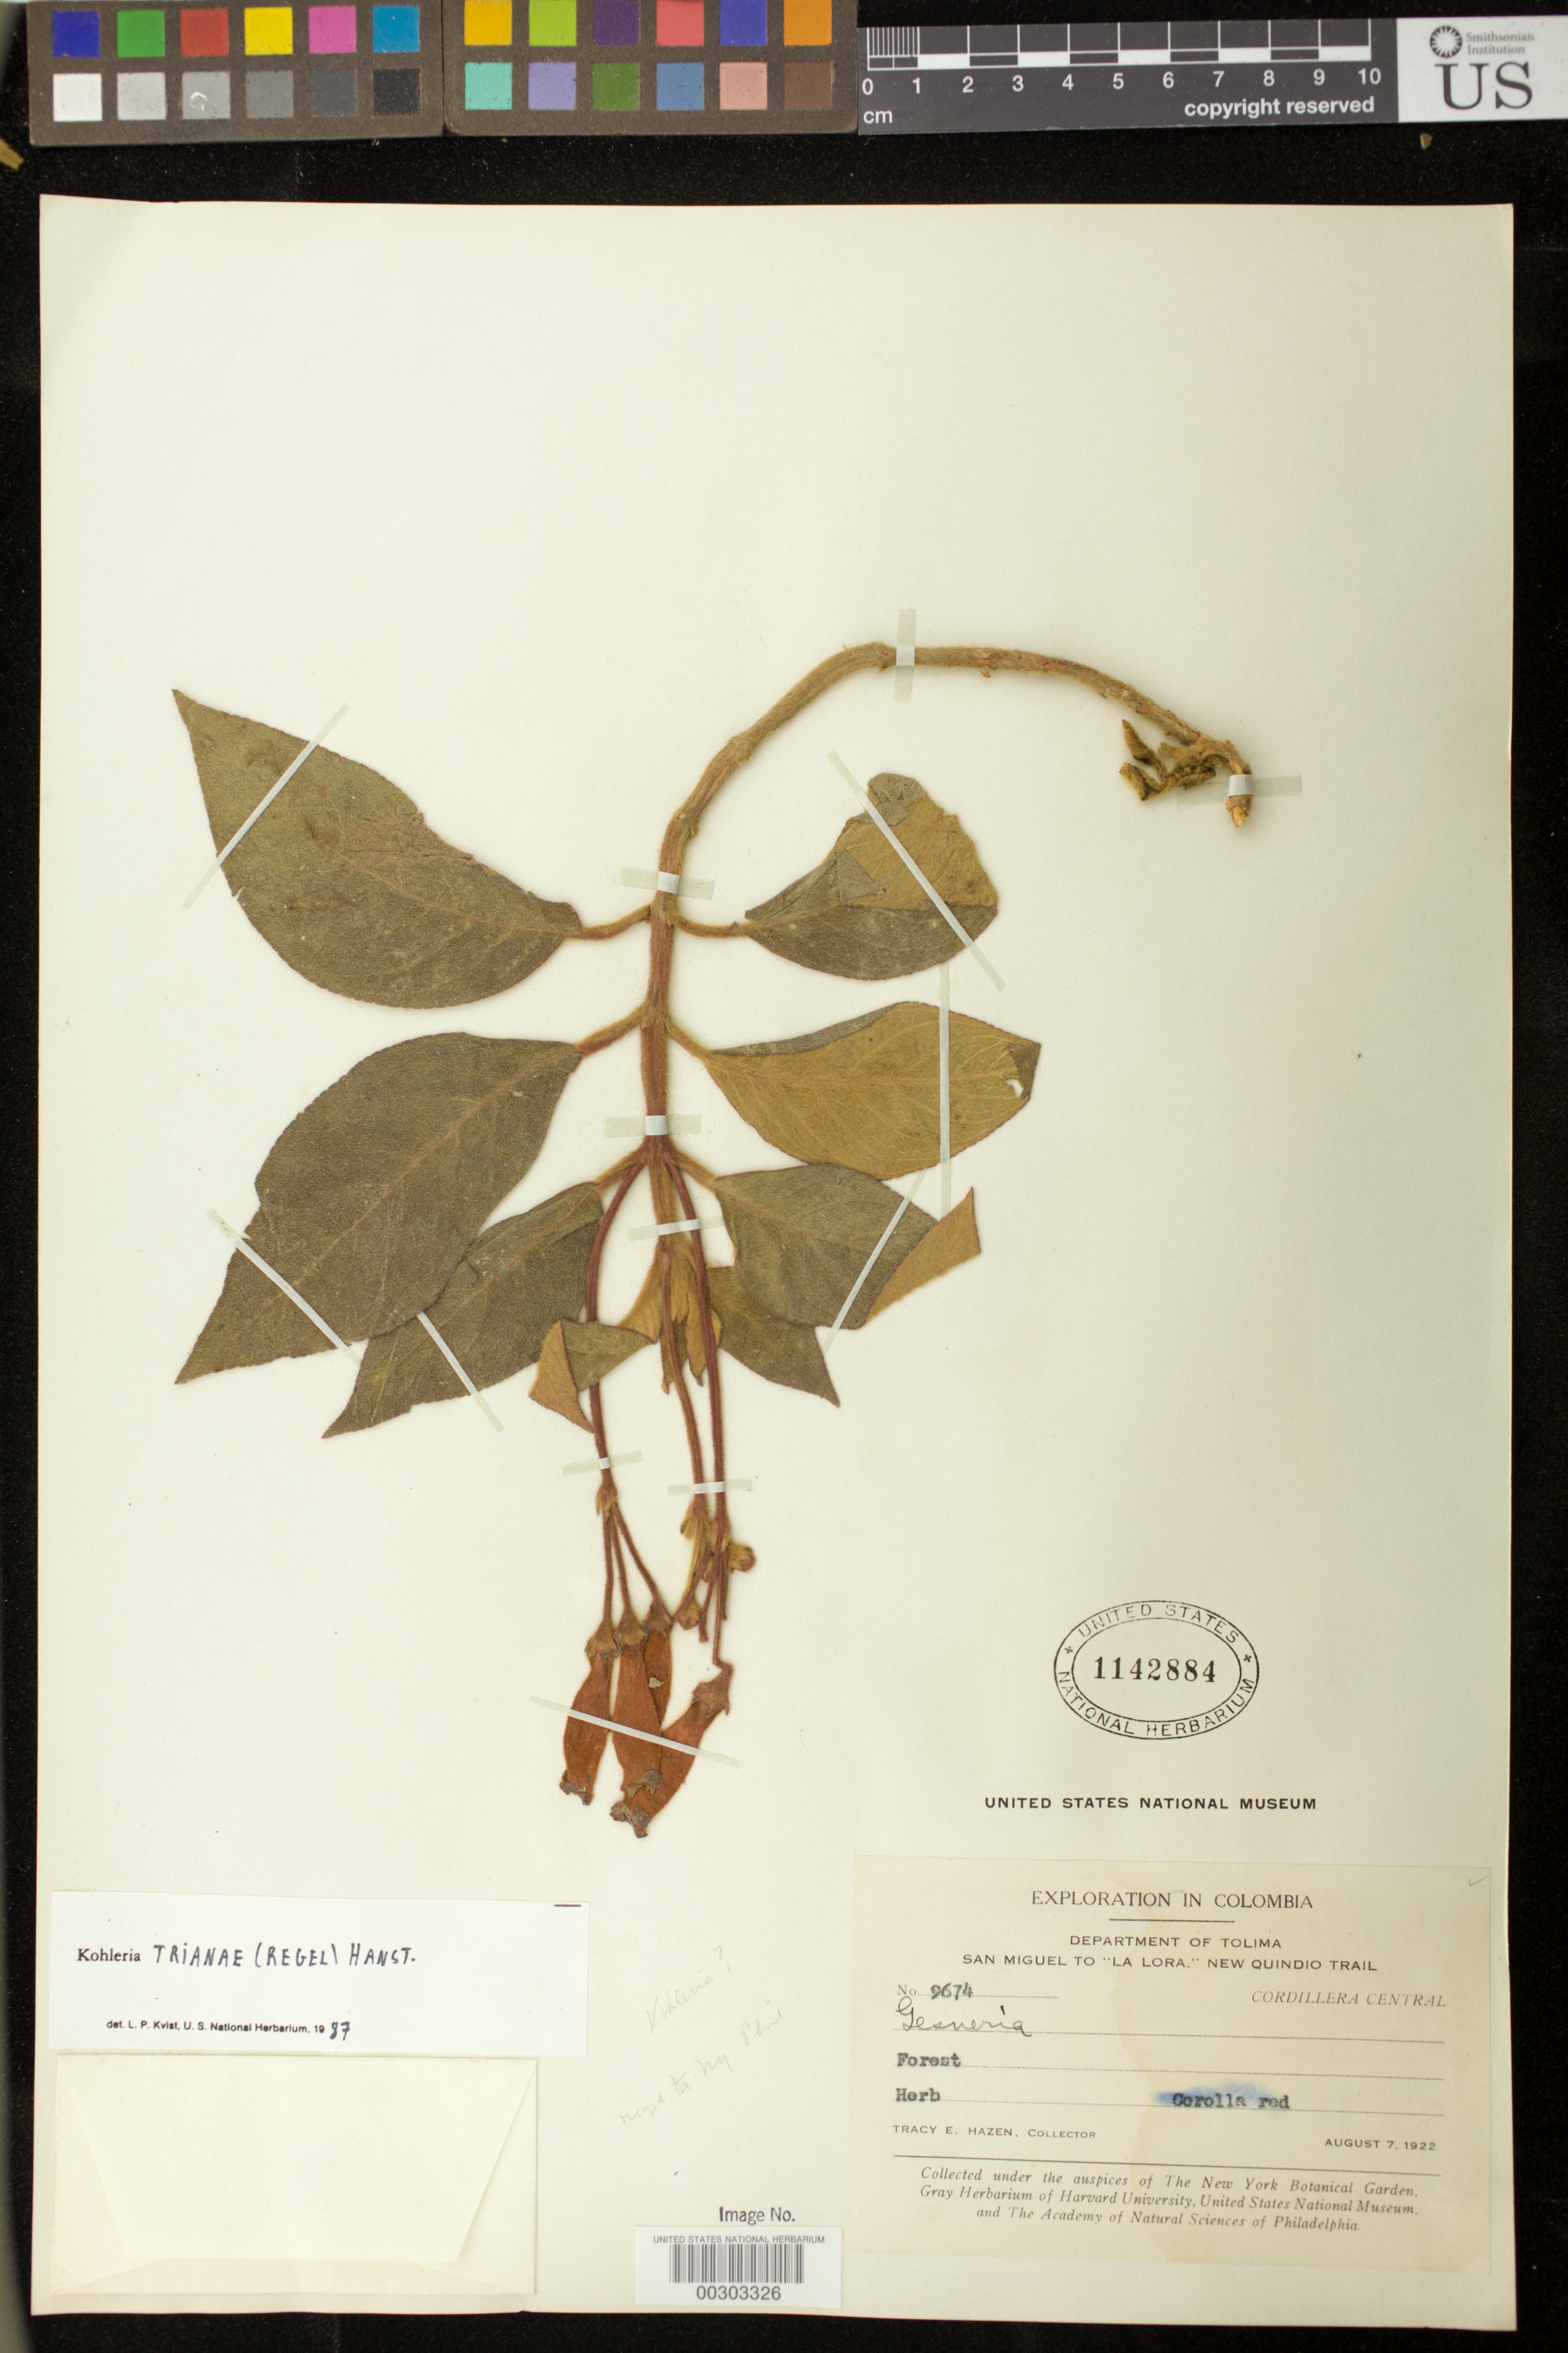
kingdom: Plantae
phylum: Tracheophyta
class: Magnoliopsida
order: Lamiales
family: Gesneriaceae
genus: Kohleria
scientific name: Kohleria trianae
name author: (Regel) Hanst.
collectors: T. E. Hazen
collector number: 9674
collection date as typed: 07 Aug 1922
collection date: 1922-08-07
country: Colombia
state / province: Tolima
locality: San Miguel to "La Lora," new Quindio trail, Cordillera Central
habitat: forest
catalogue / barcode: US 1142884